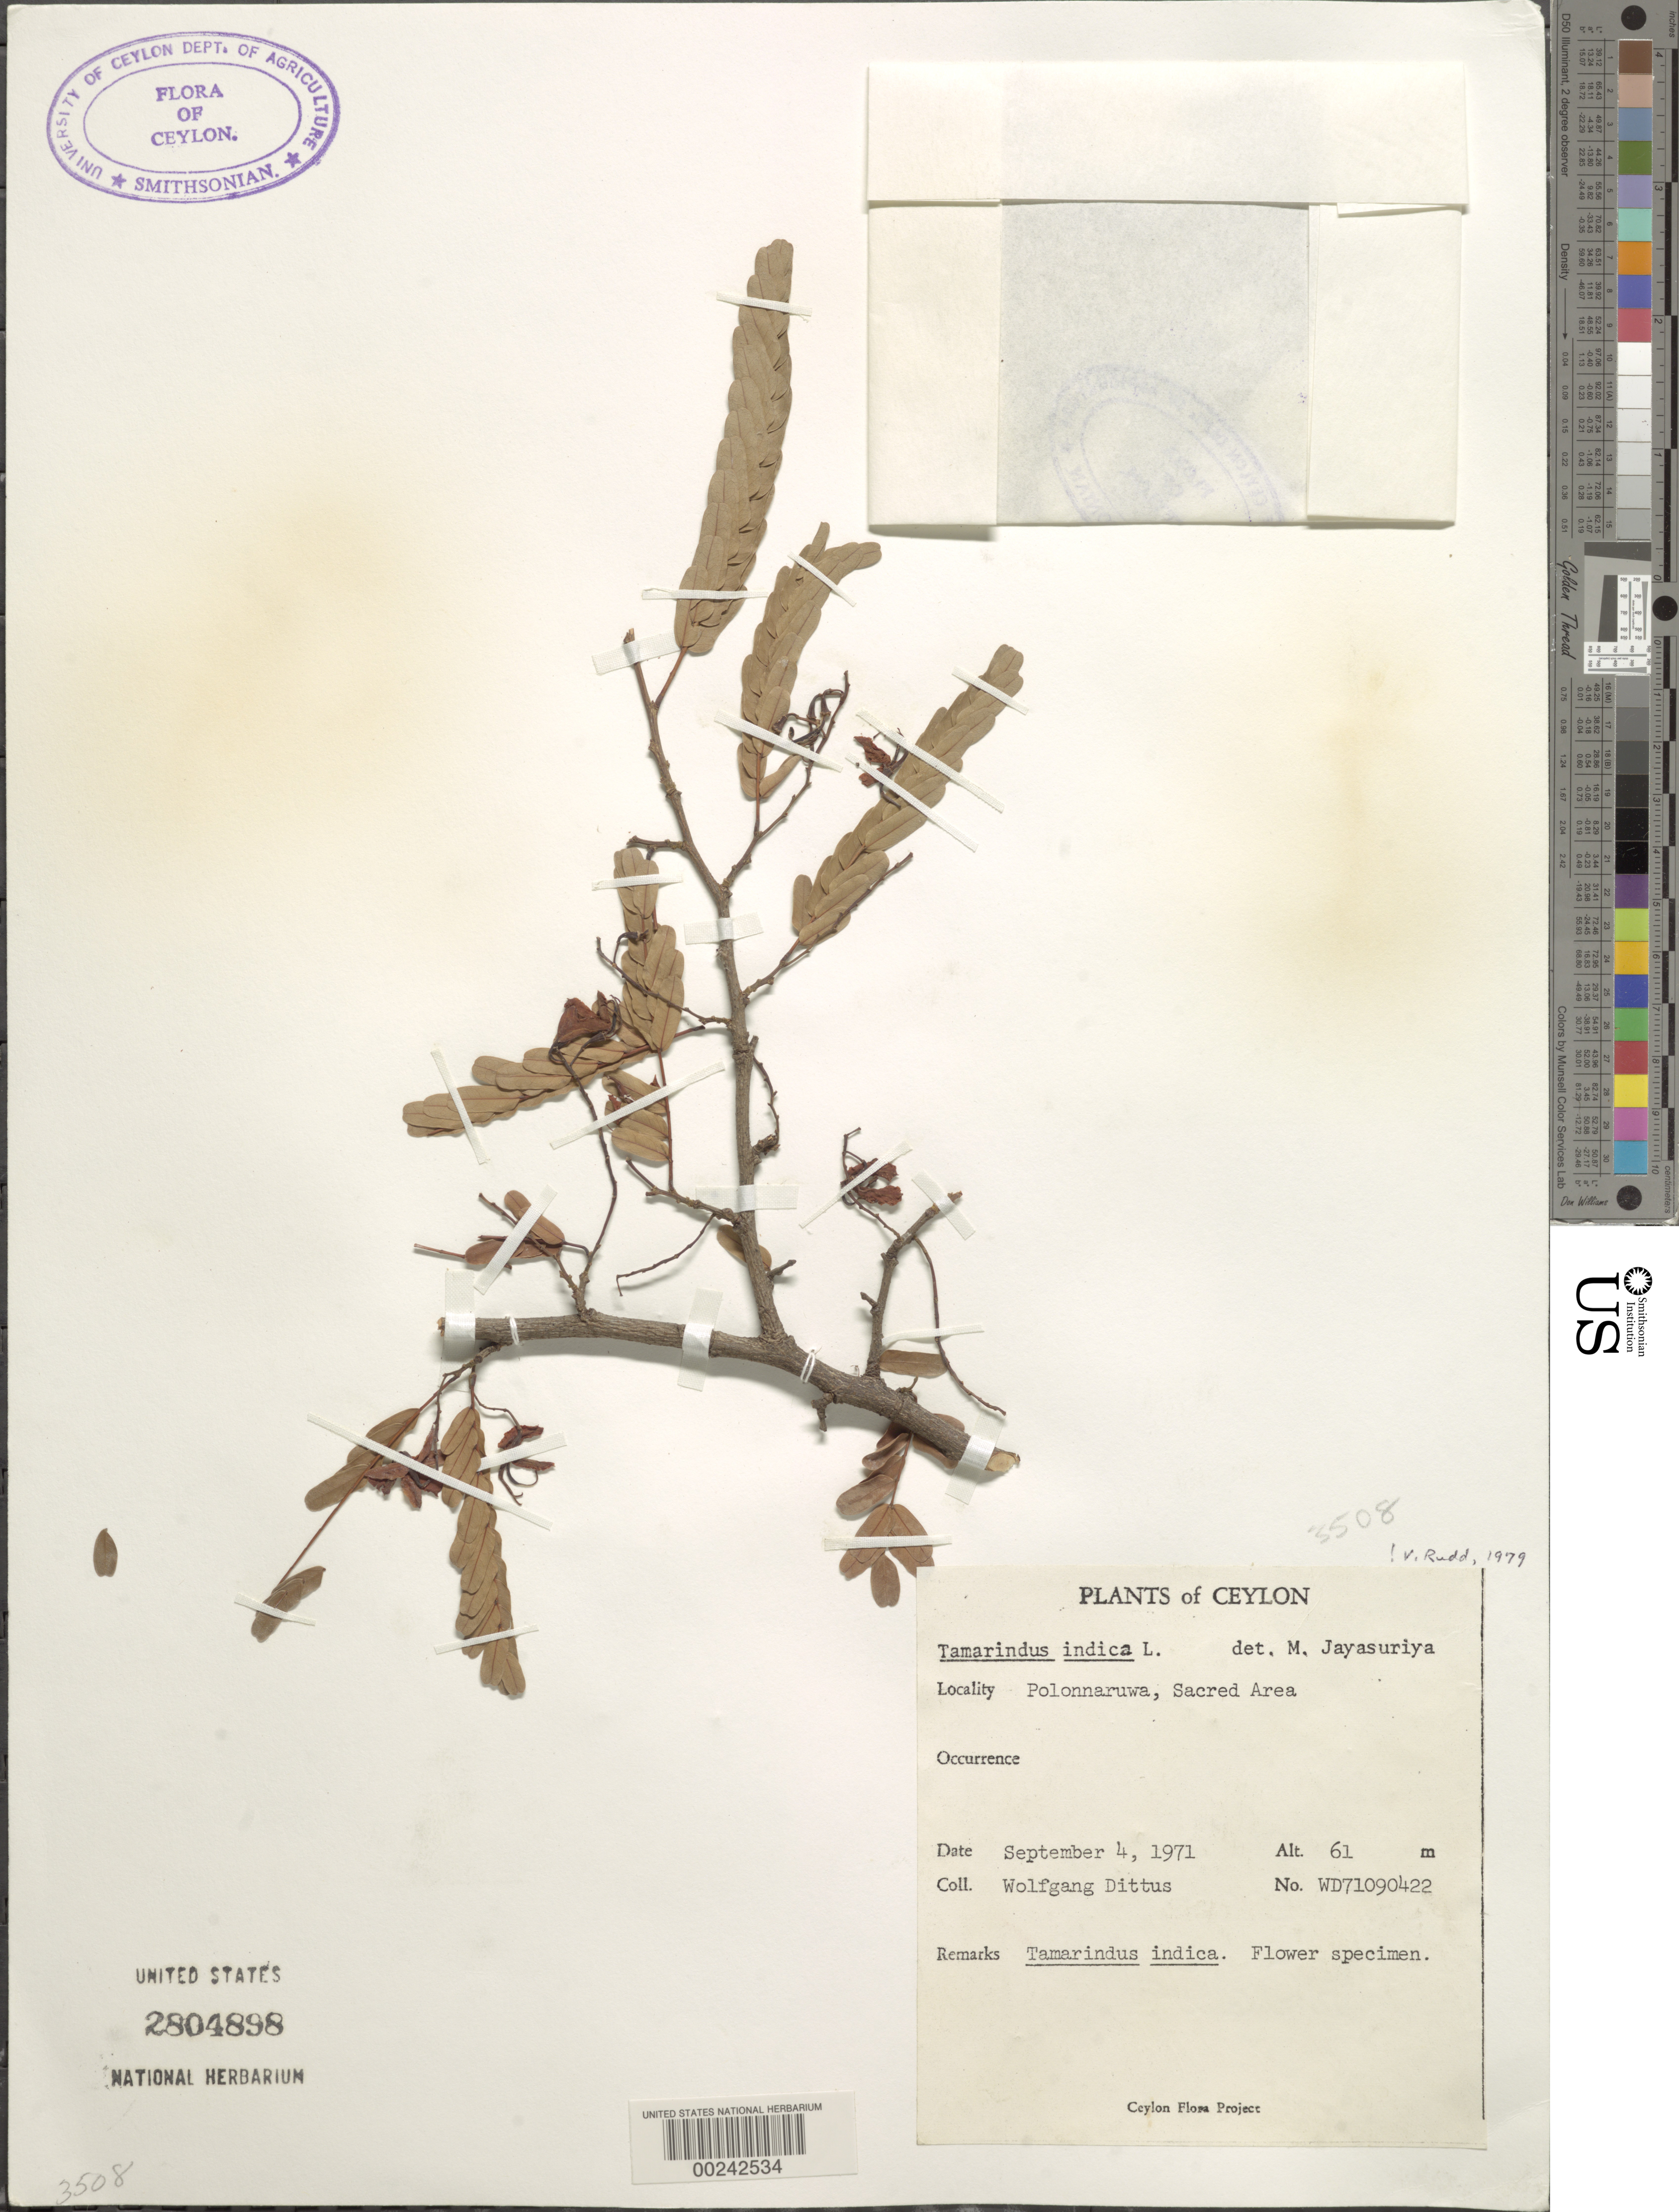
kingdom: Plantae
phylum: Tracheophyta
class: Magnoliopsida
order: Fabales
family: Fabaceae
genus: Tamarindus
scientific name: Tamarindus indica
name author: L.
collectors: W. Dittus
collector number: Wd71090422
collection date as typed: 04 Sep 1971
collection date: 1971-09-04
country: Sri Lanka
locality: Polonnaruwa, sacred area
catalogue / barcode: US 2804898